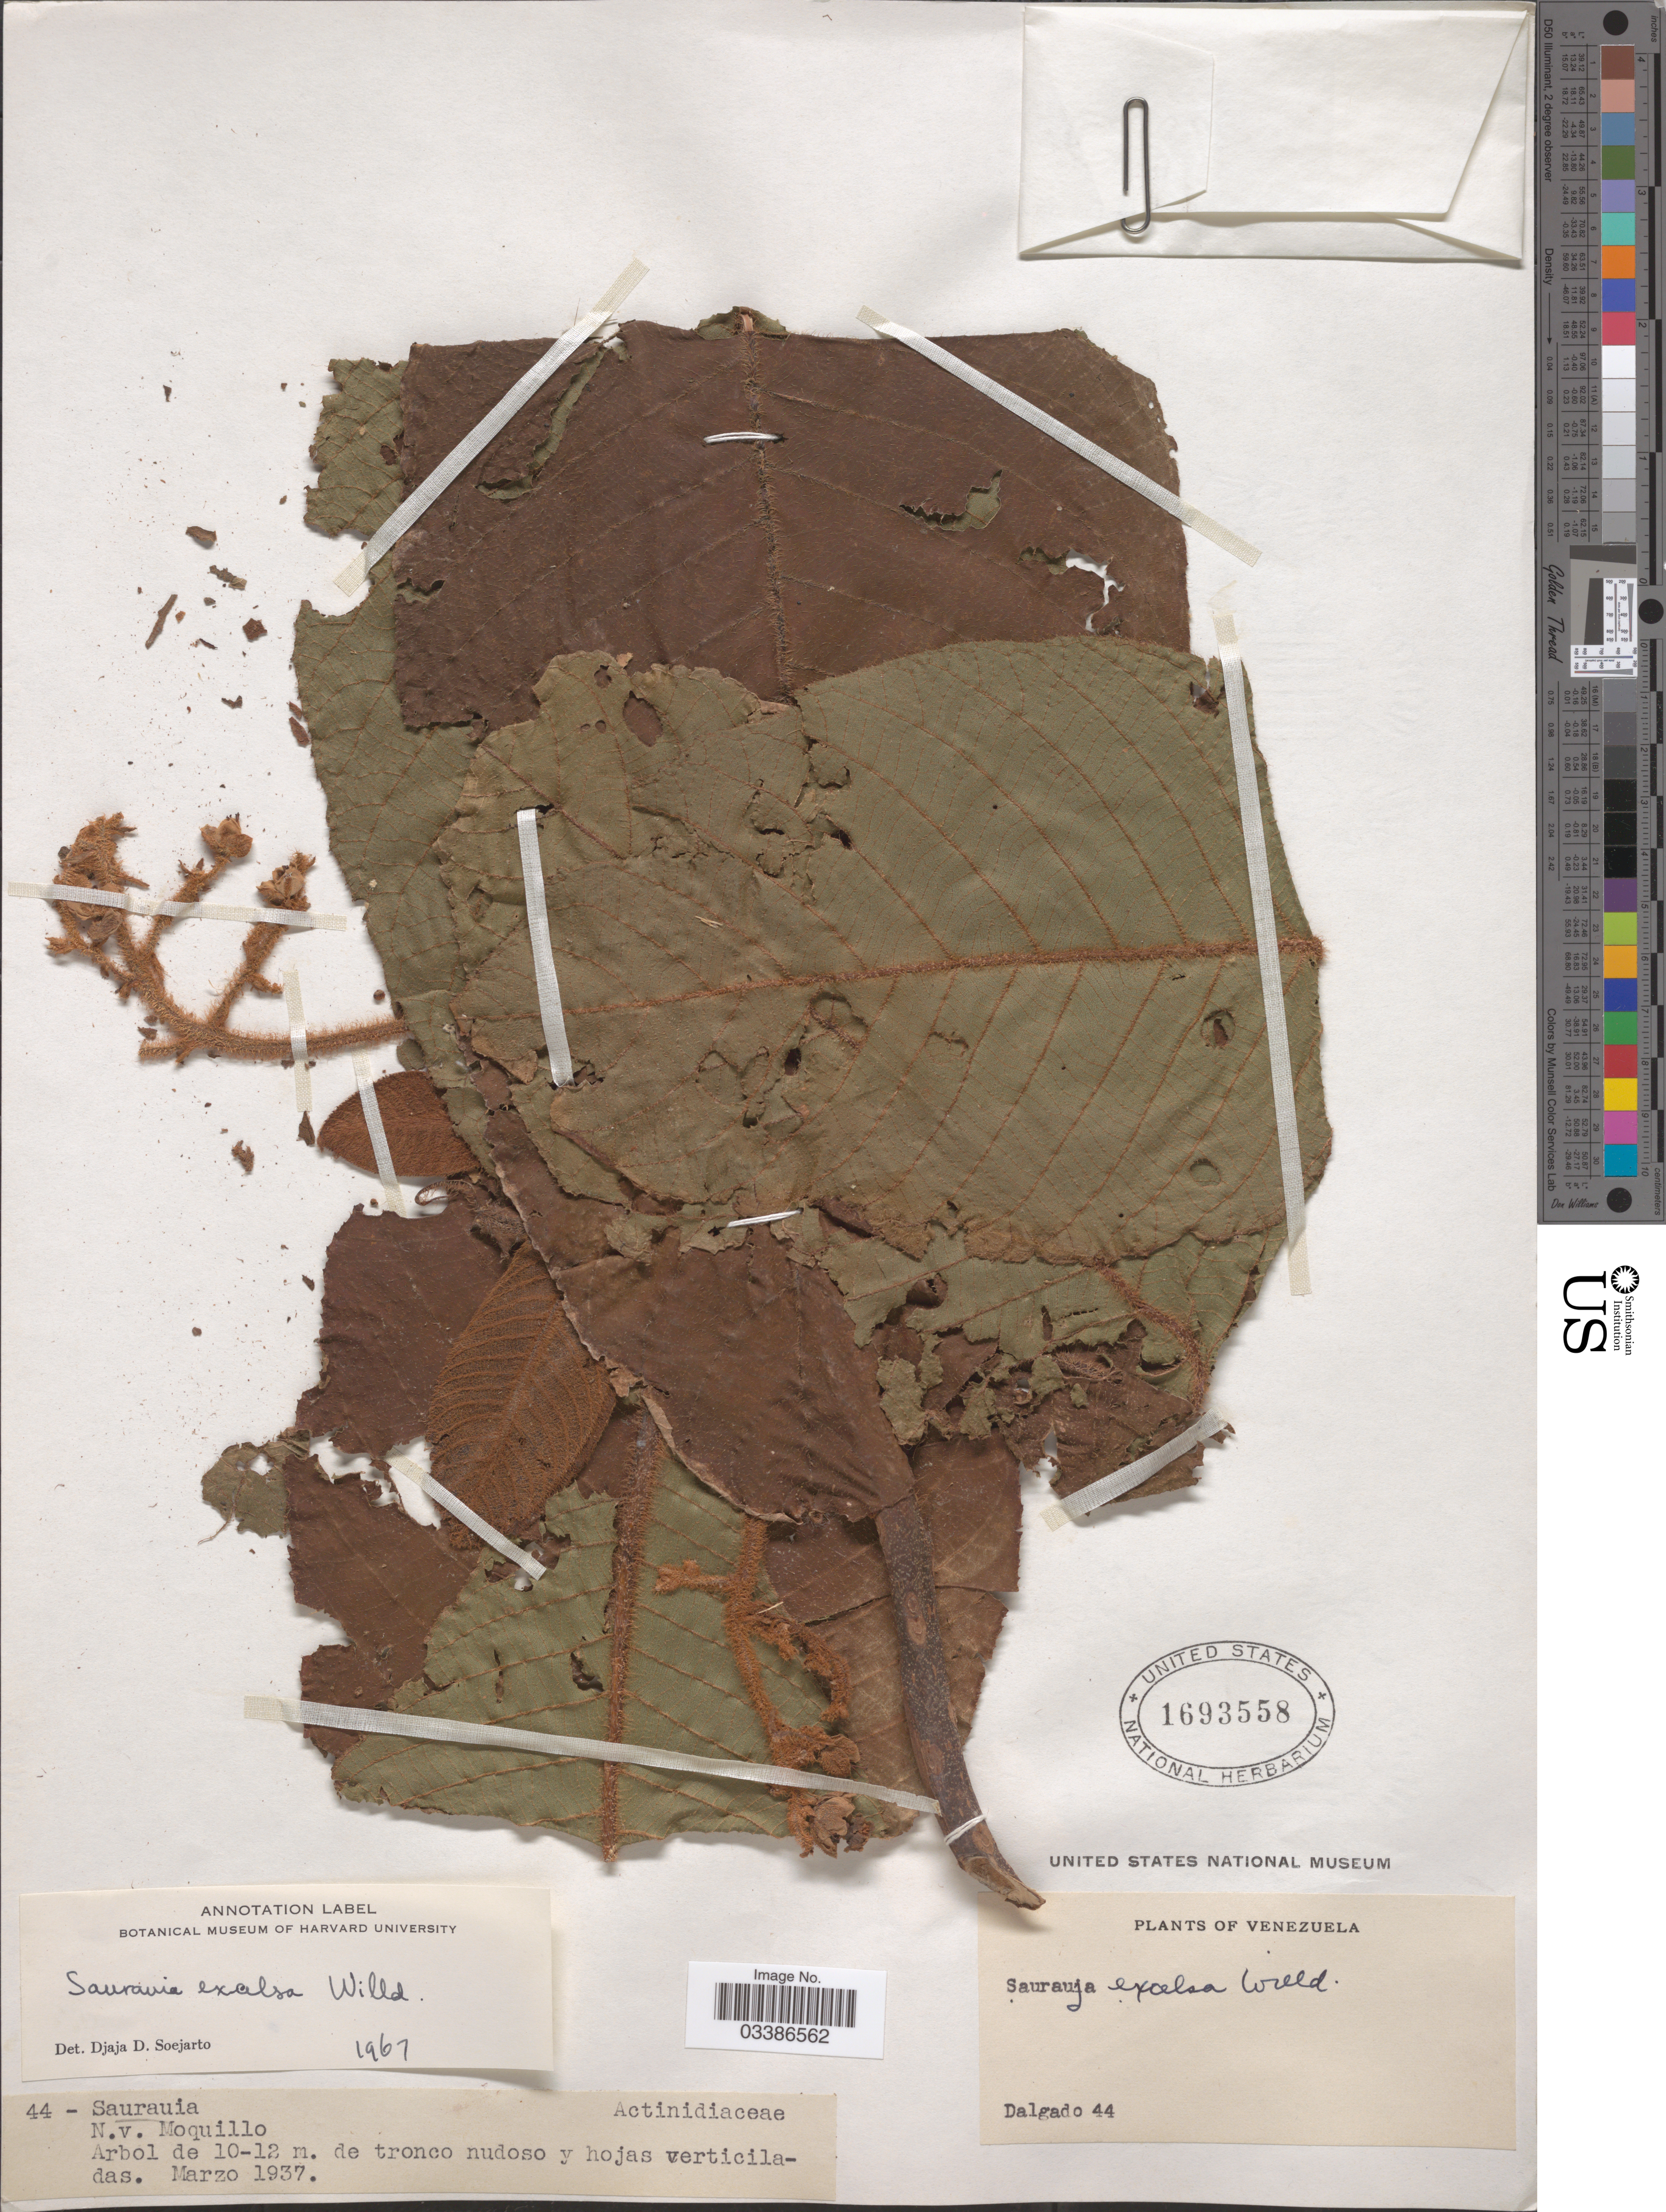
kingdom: Plantae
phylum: Tracheophyta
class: Magnoliopsida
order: Ericales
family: Actinidiaceae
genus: Saurauia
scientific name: Saurauia excelsa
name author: Willd.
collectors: Dalgado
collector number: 44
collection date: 1937-03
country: Venezuela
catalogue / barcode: US 1693558